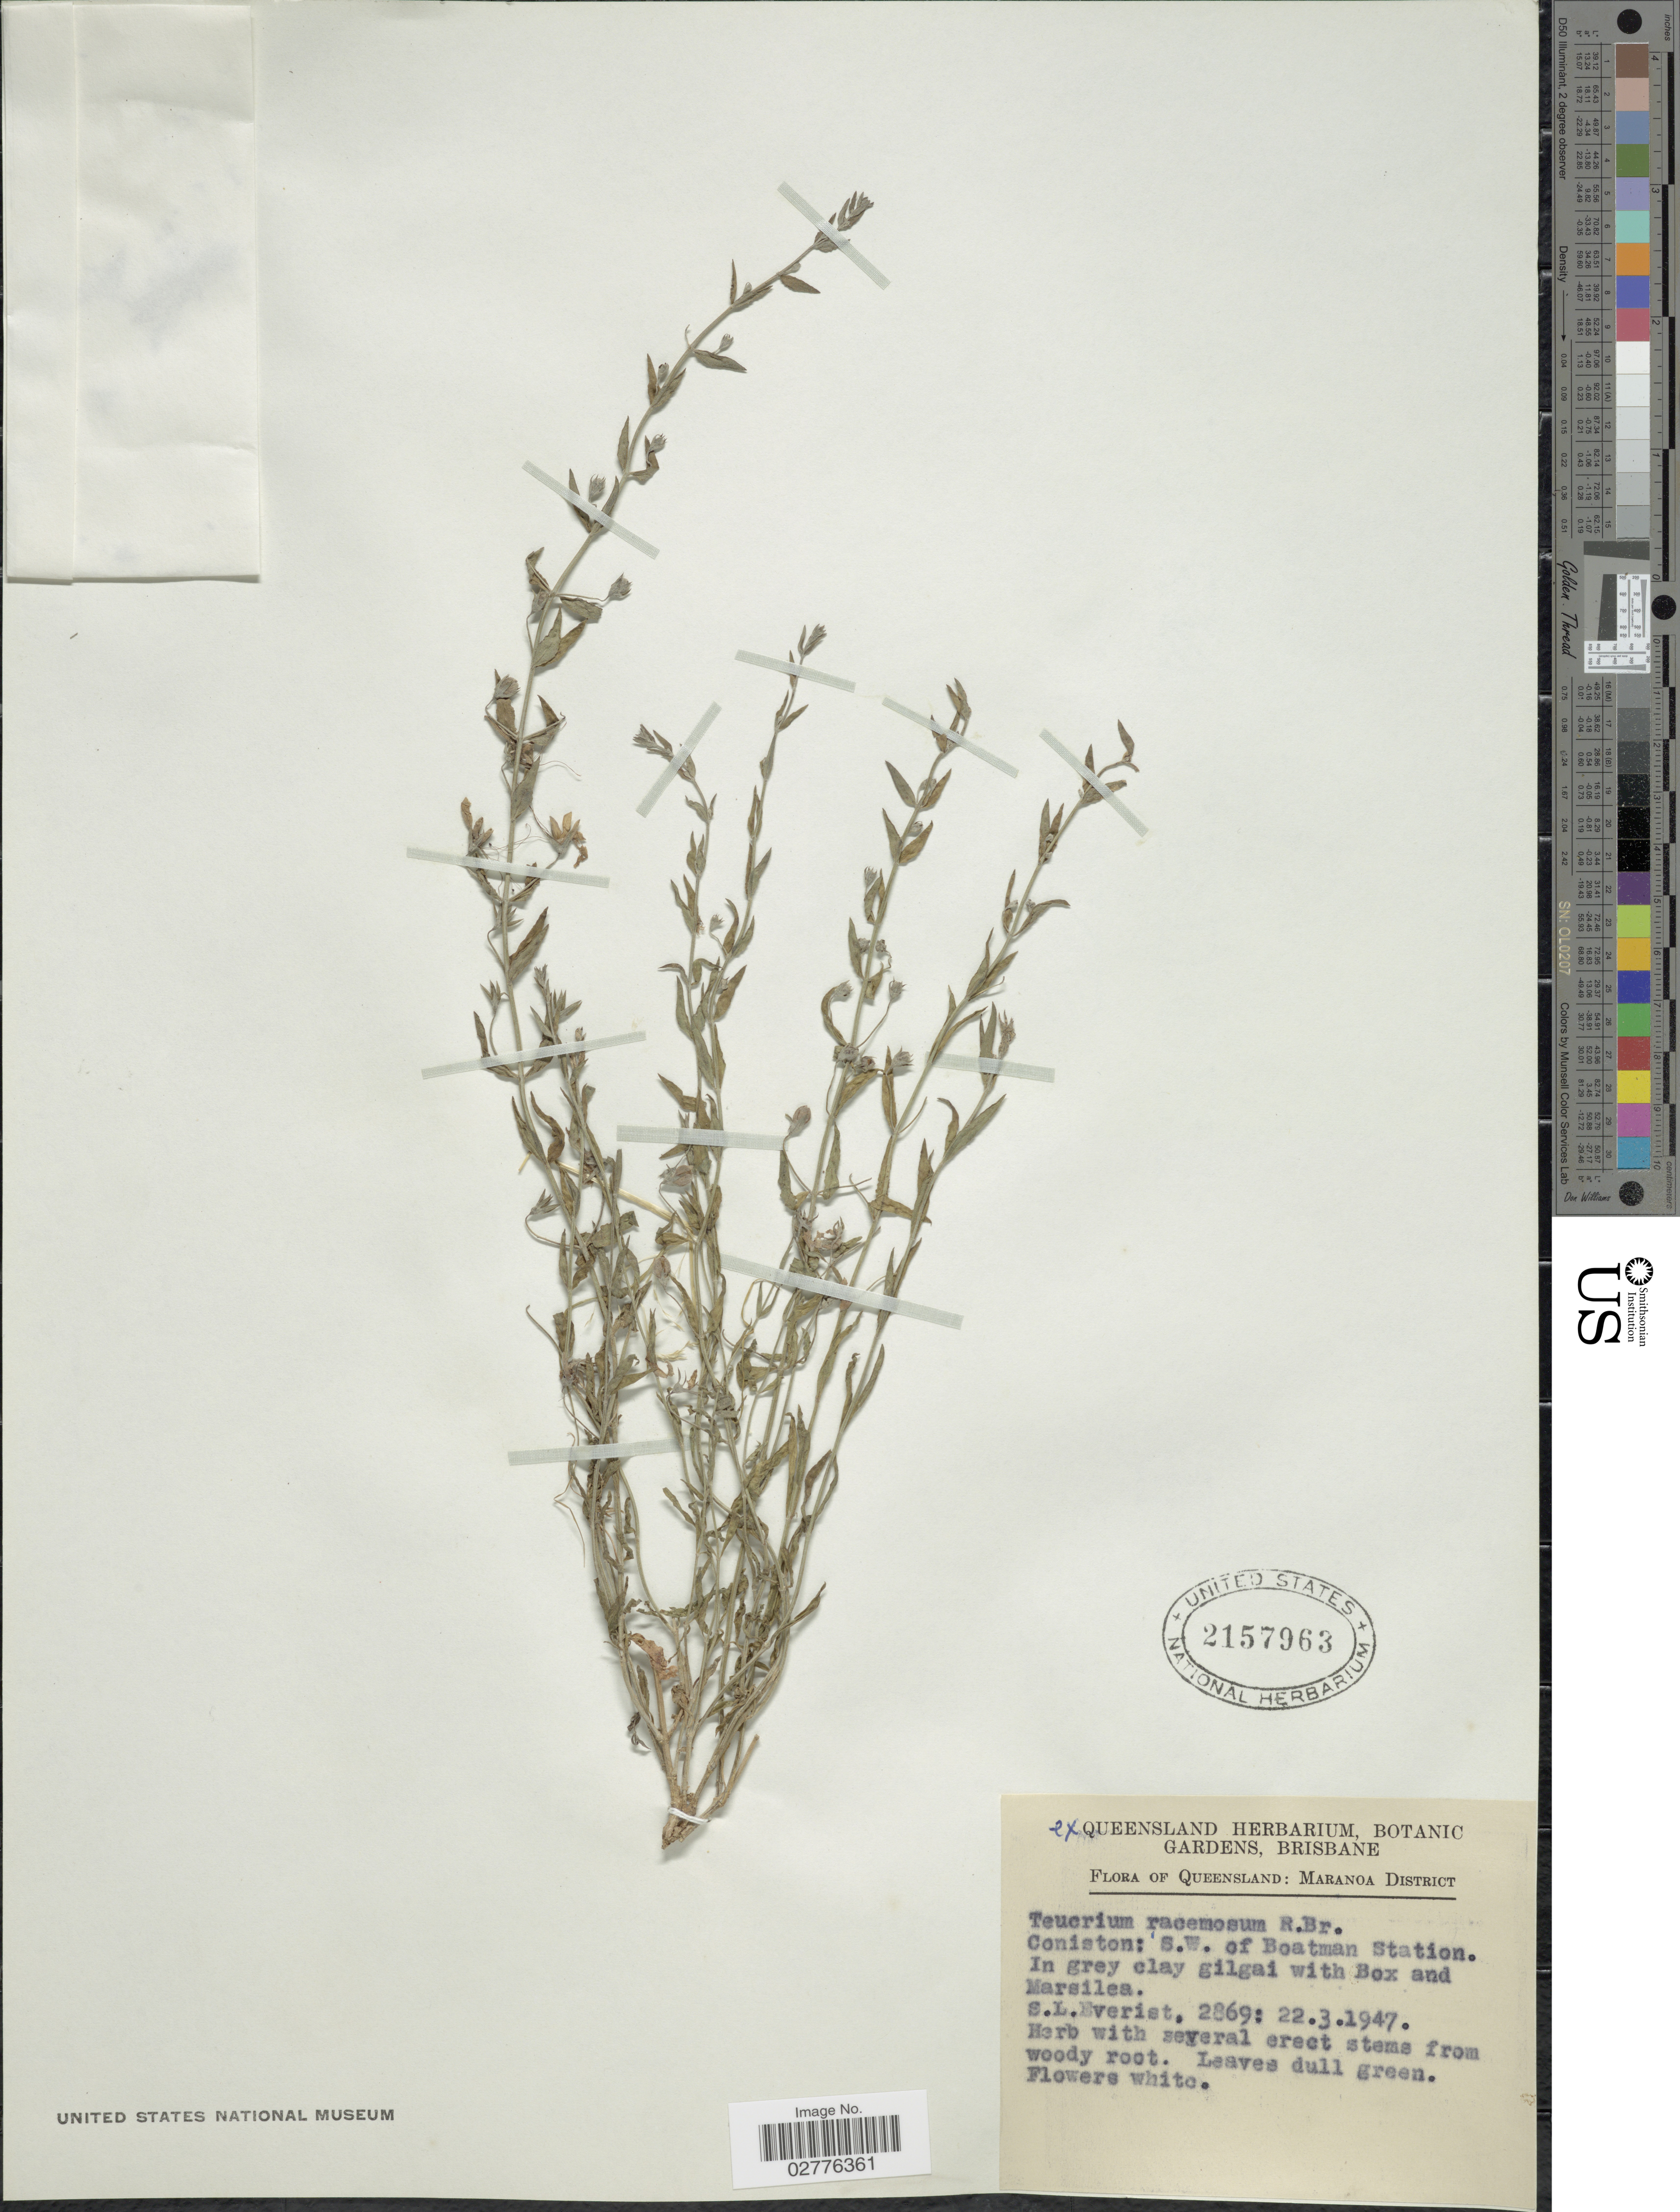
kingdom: Plantae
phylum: Tracheophyta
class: Magnoliopsida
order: Lamiales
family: Lamiaceae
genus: Teucrium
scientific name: Teucrium racemosum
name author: R. Br.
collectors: S. Everist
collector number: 2869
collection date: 1947-03-22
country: Australia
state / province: Queensland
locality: Maranoa District, Coniston: S.W. of Boatman Station.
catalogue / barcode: US 2157963